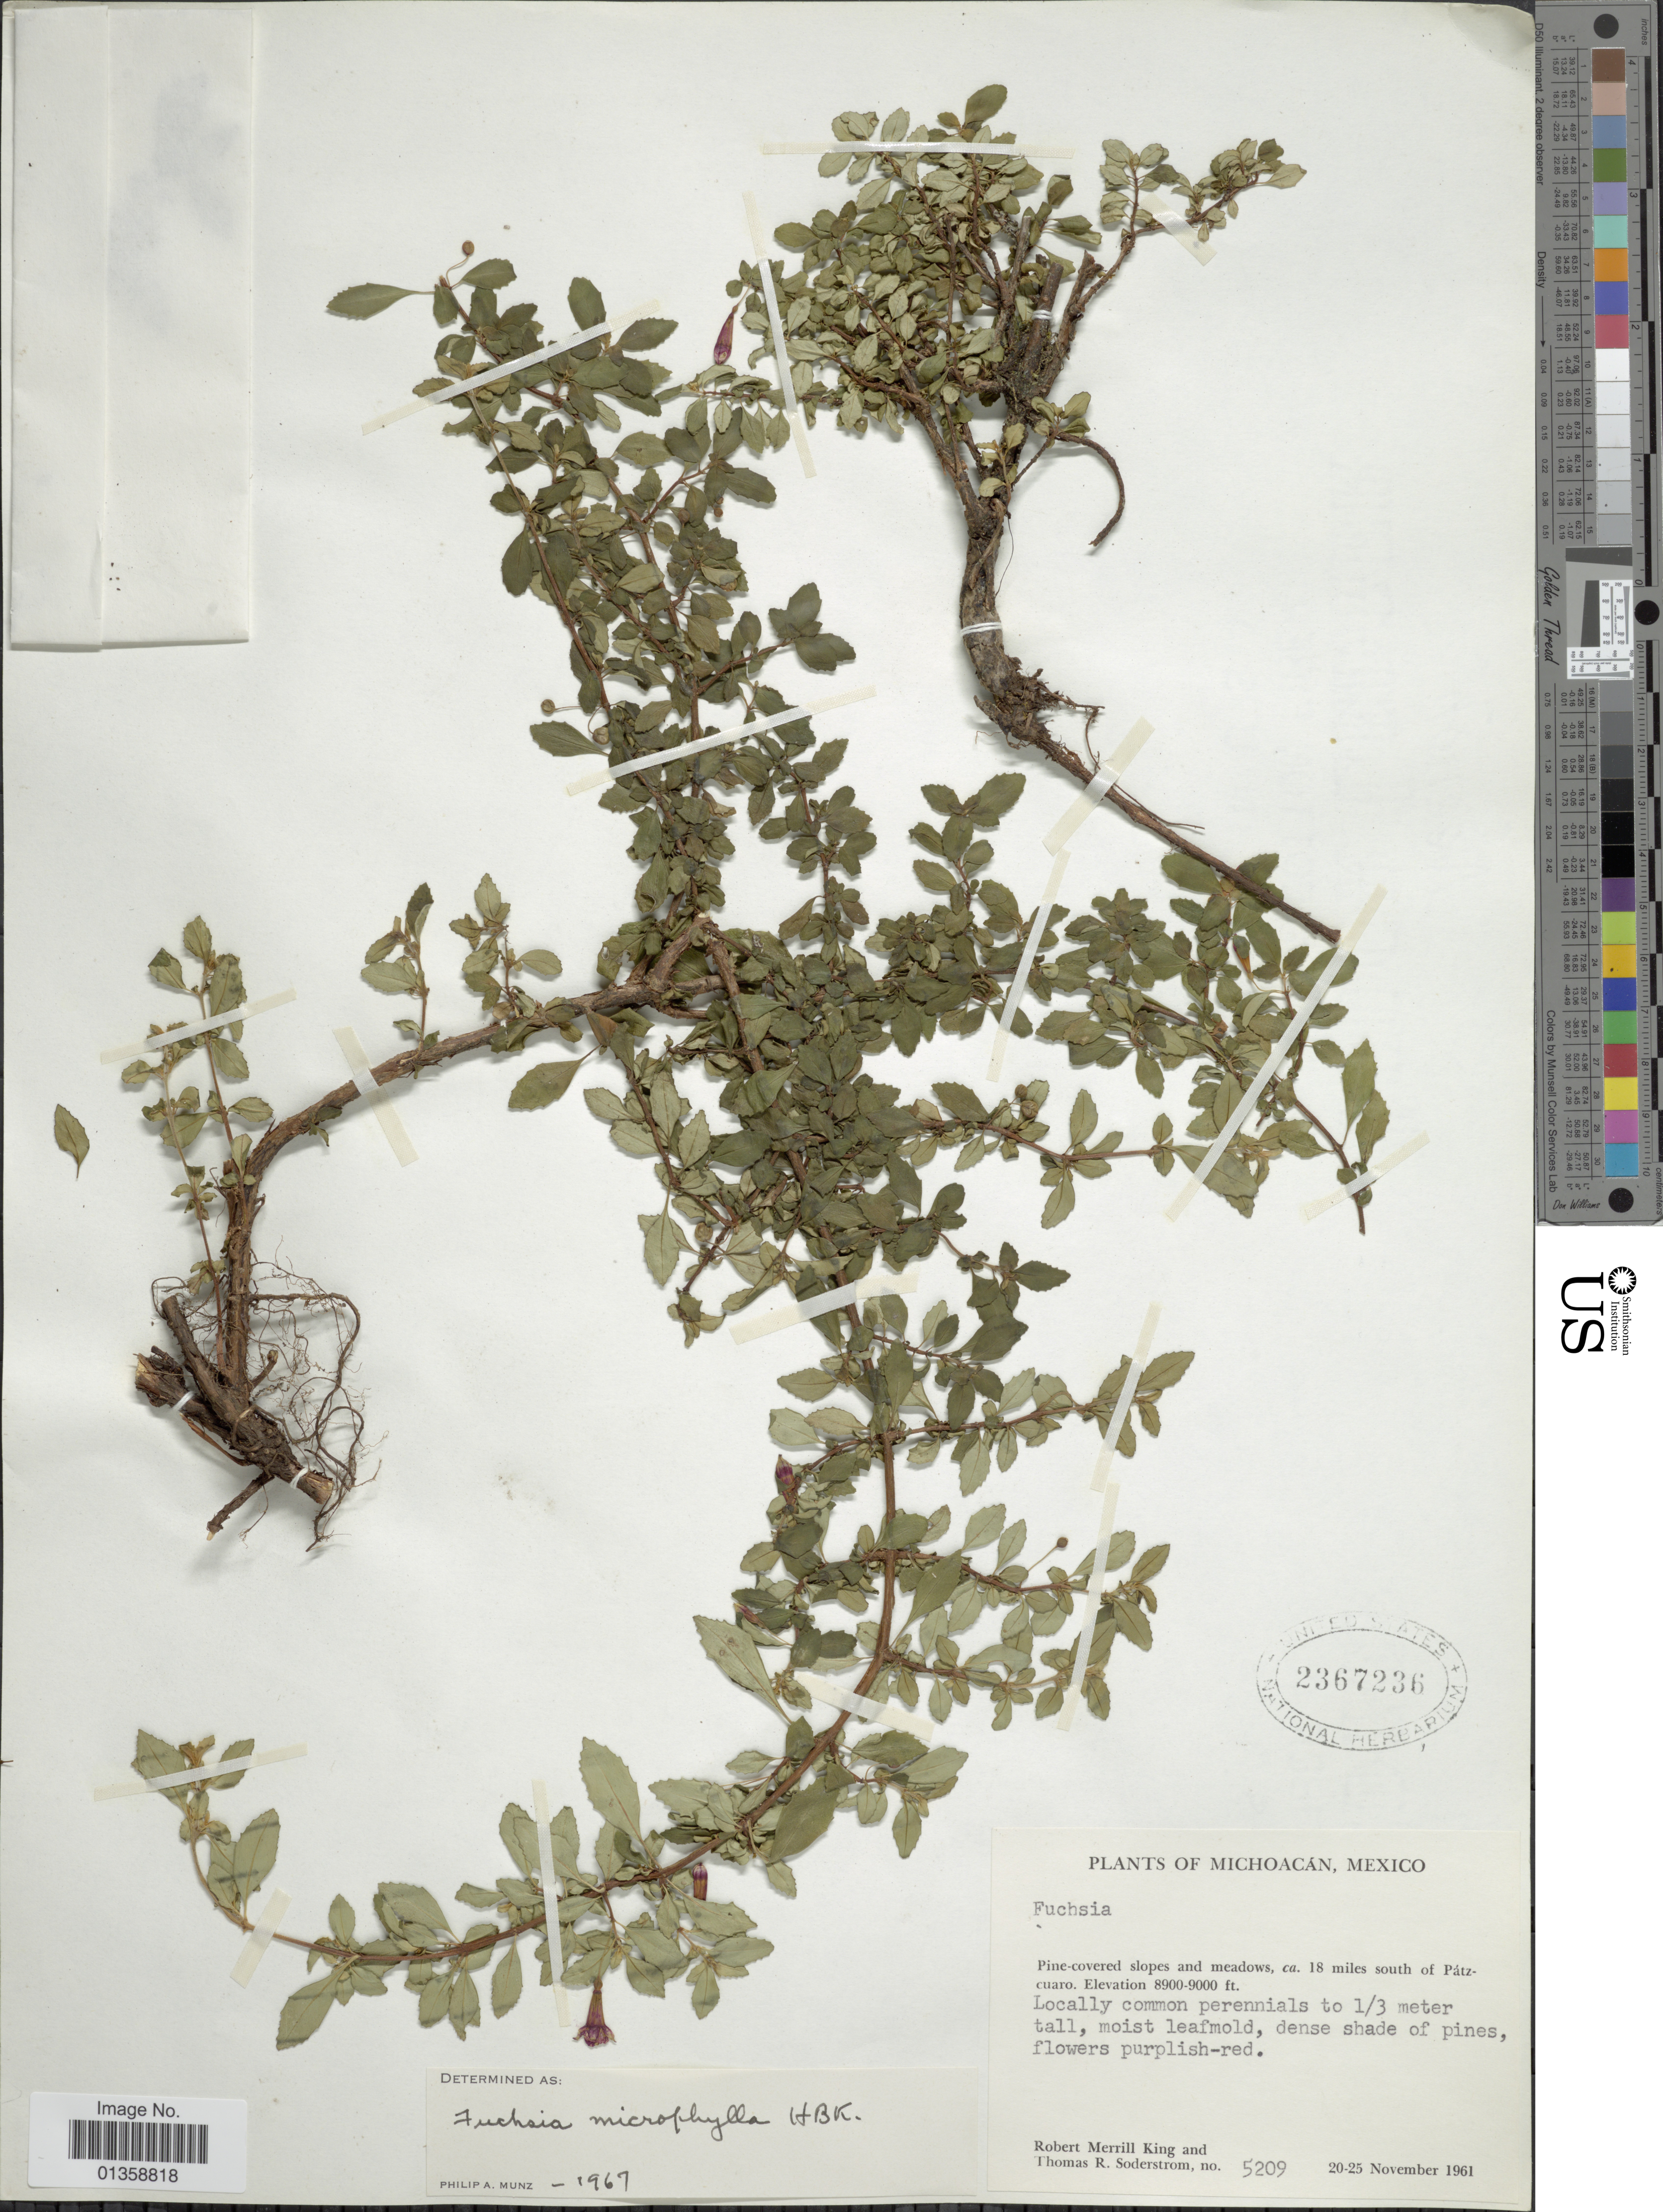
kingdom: Plantae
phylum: Tracheophyta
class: Magnoliopsida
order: Myrtales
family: Onagraceae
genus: Fuchsia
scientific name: Fuchsia microphylla subsp. microphylla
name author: Kunth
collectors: R. M. King & T. R. Soderstrom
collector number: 5209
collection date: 1961-11-20/1961-11-25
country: Mexico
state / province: Michoacán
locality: Pine-covered slopes and meadows, ca. 18 miles south of Pátzcuaro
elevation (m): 2713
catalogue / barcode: US 2367236